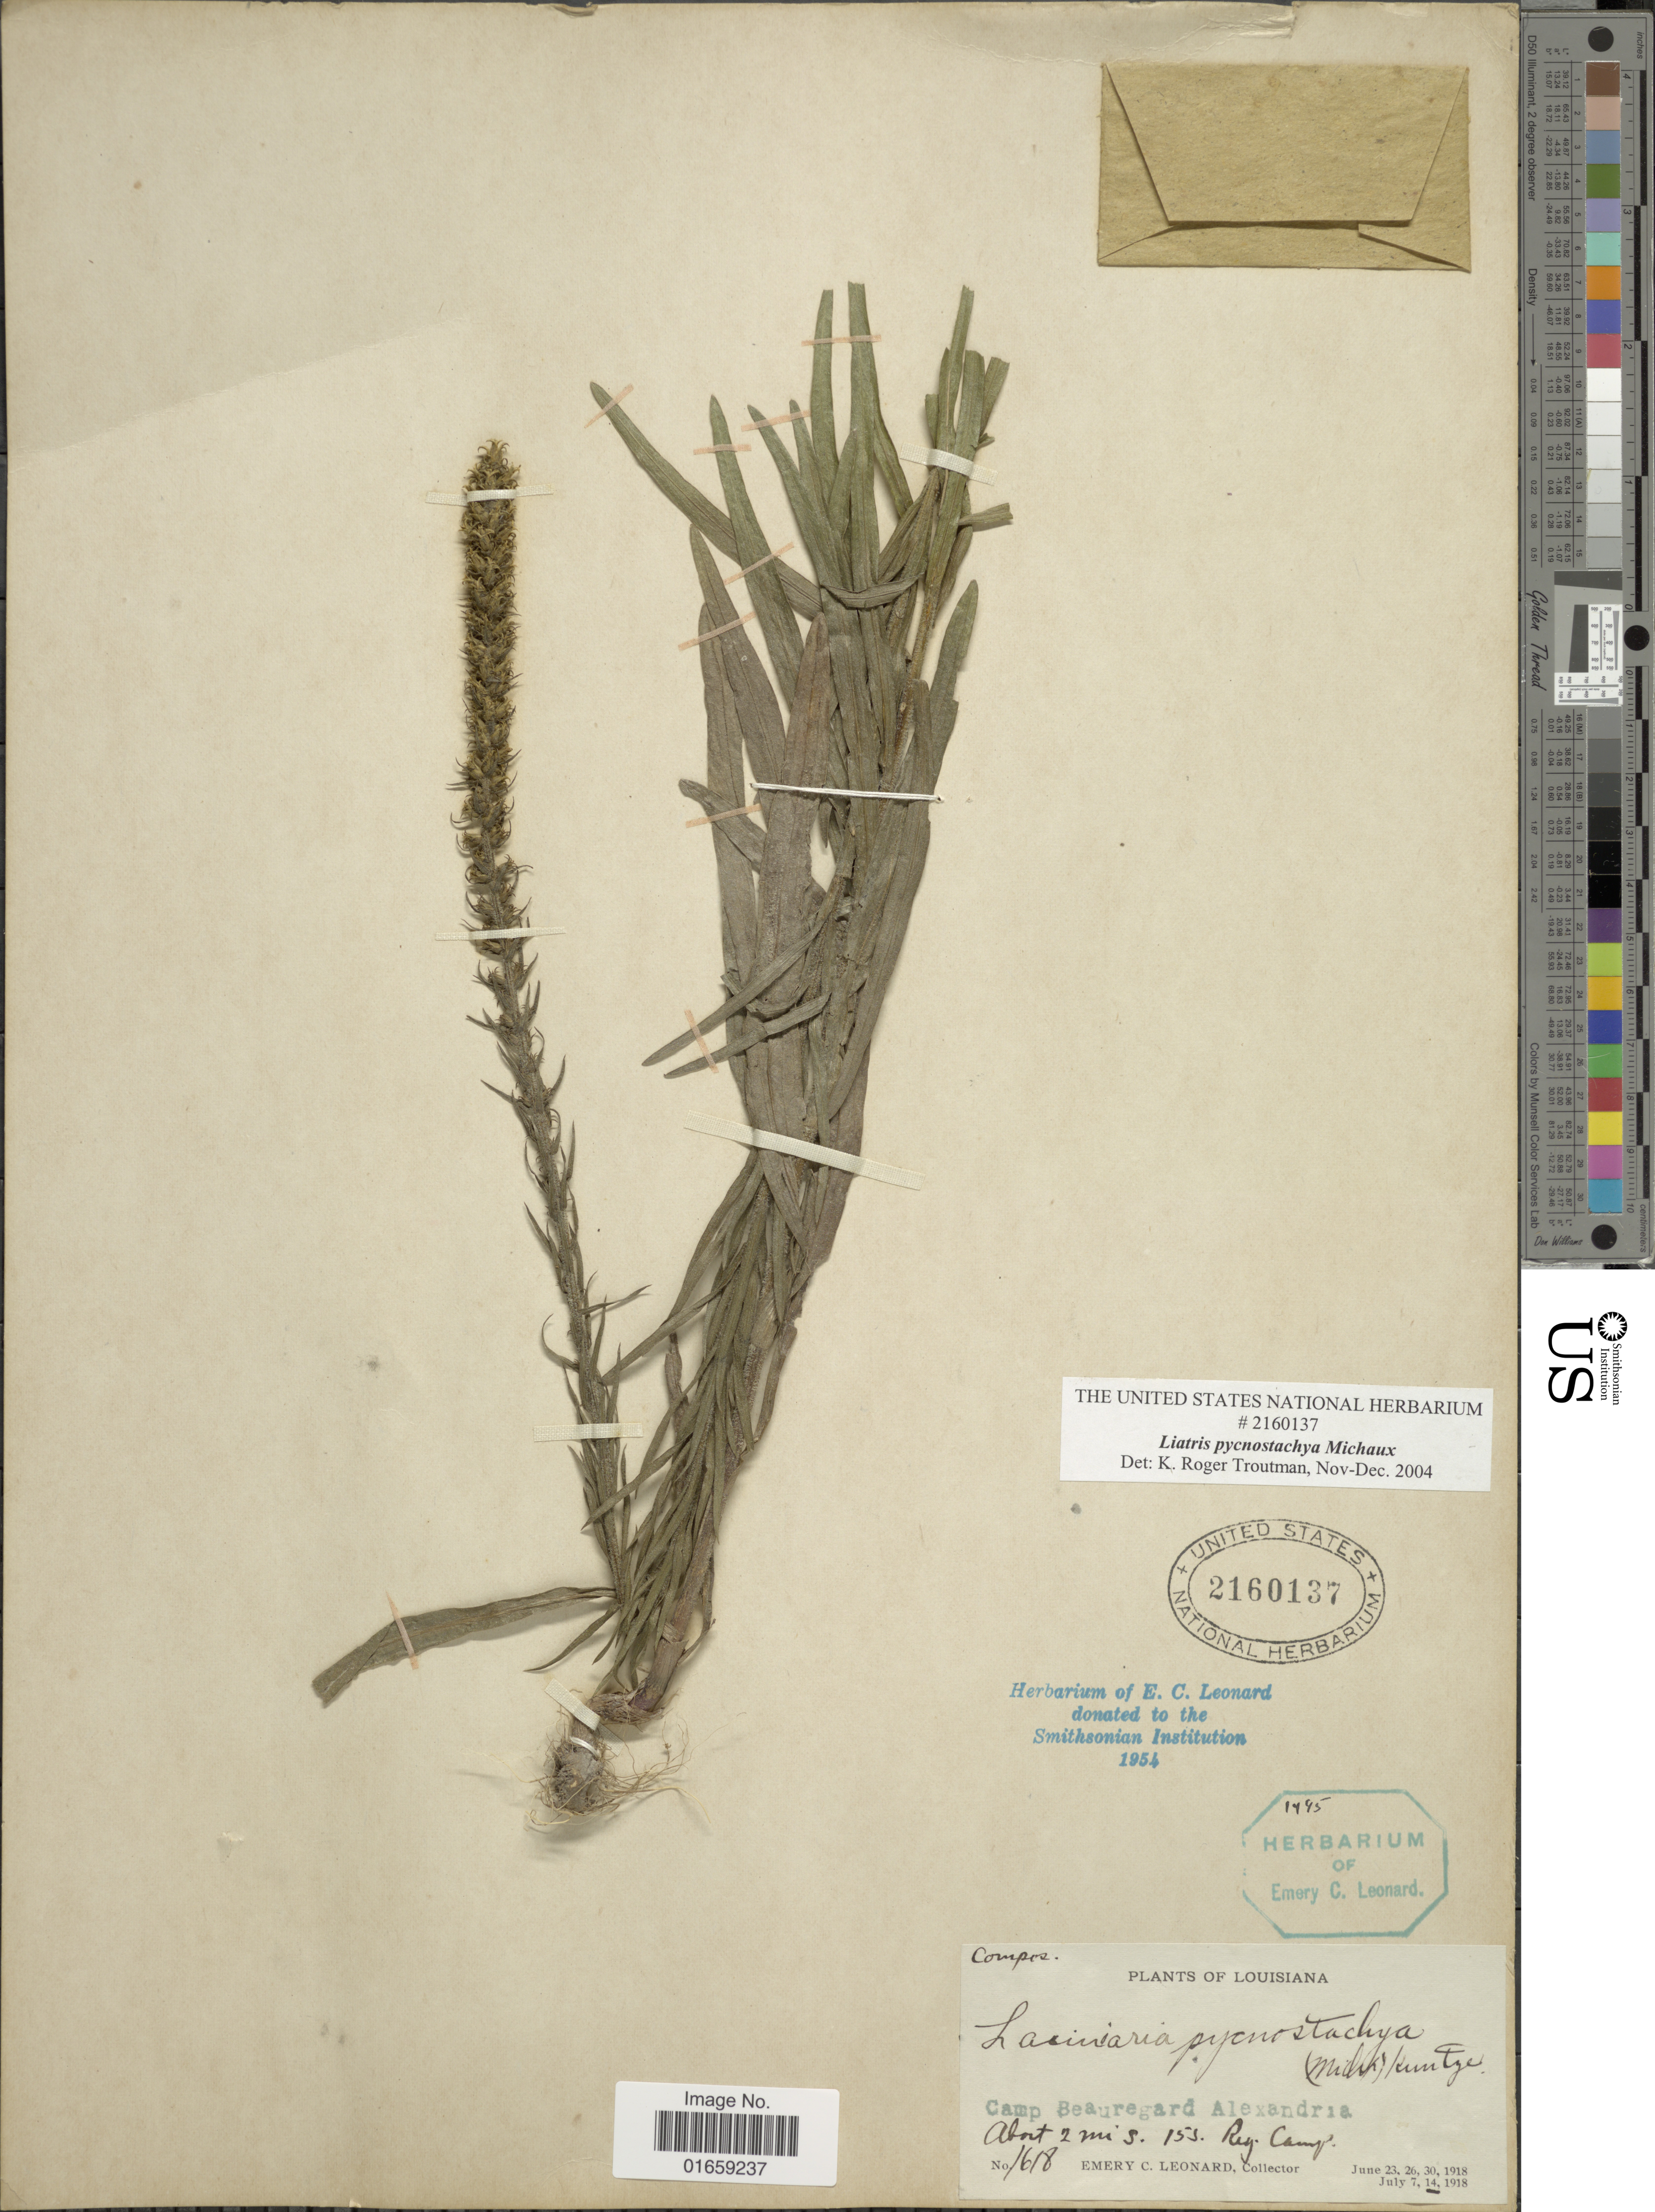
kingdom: Plantae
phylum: Tracheophyta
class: Magnoliopsida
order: Asterales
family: Asteraceae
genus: Liatris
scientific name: Liatris pycnostachya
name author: Michx.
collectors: E. C. Leonard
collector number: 1618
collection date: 1918-07-14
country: United States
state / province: Louisiana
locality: Camp Beauregard Alexandria, about 2 mi s. 155. Reg. camp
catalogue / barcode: US 2160137